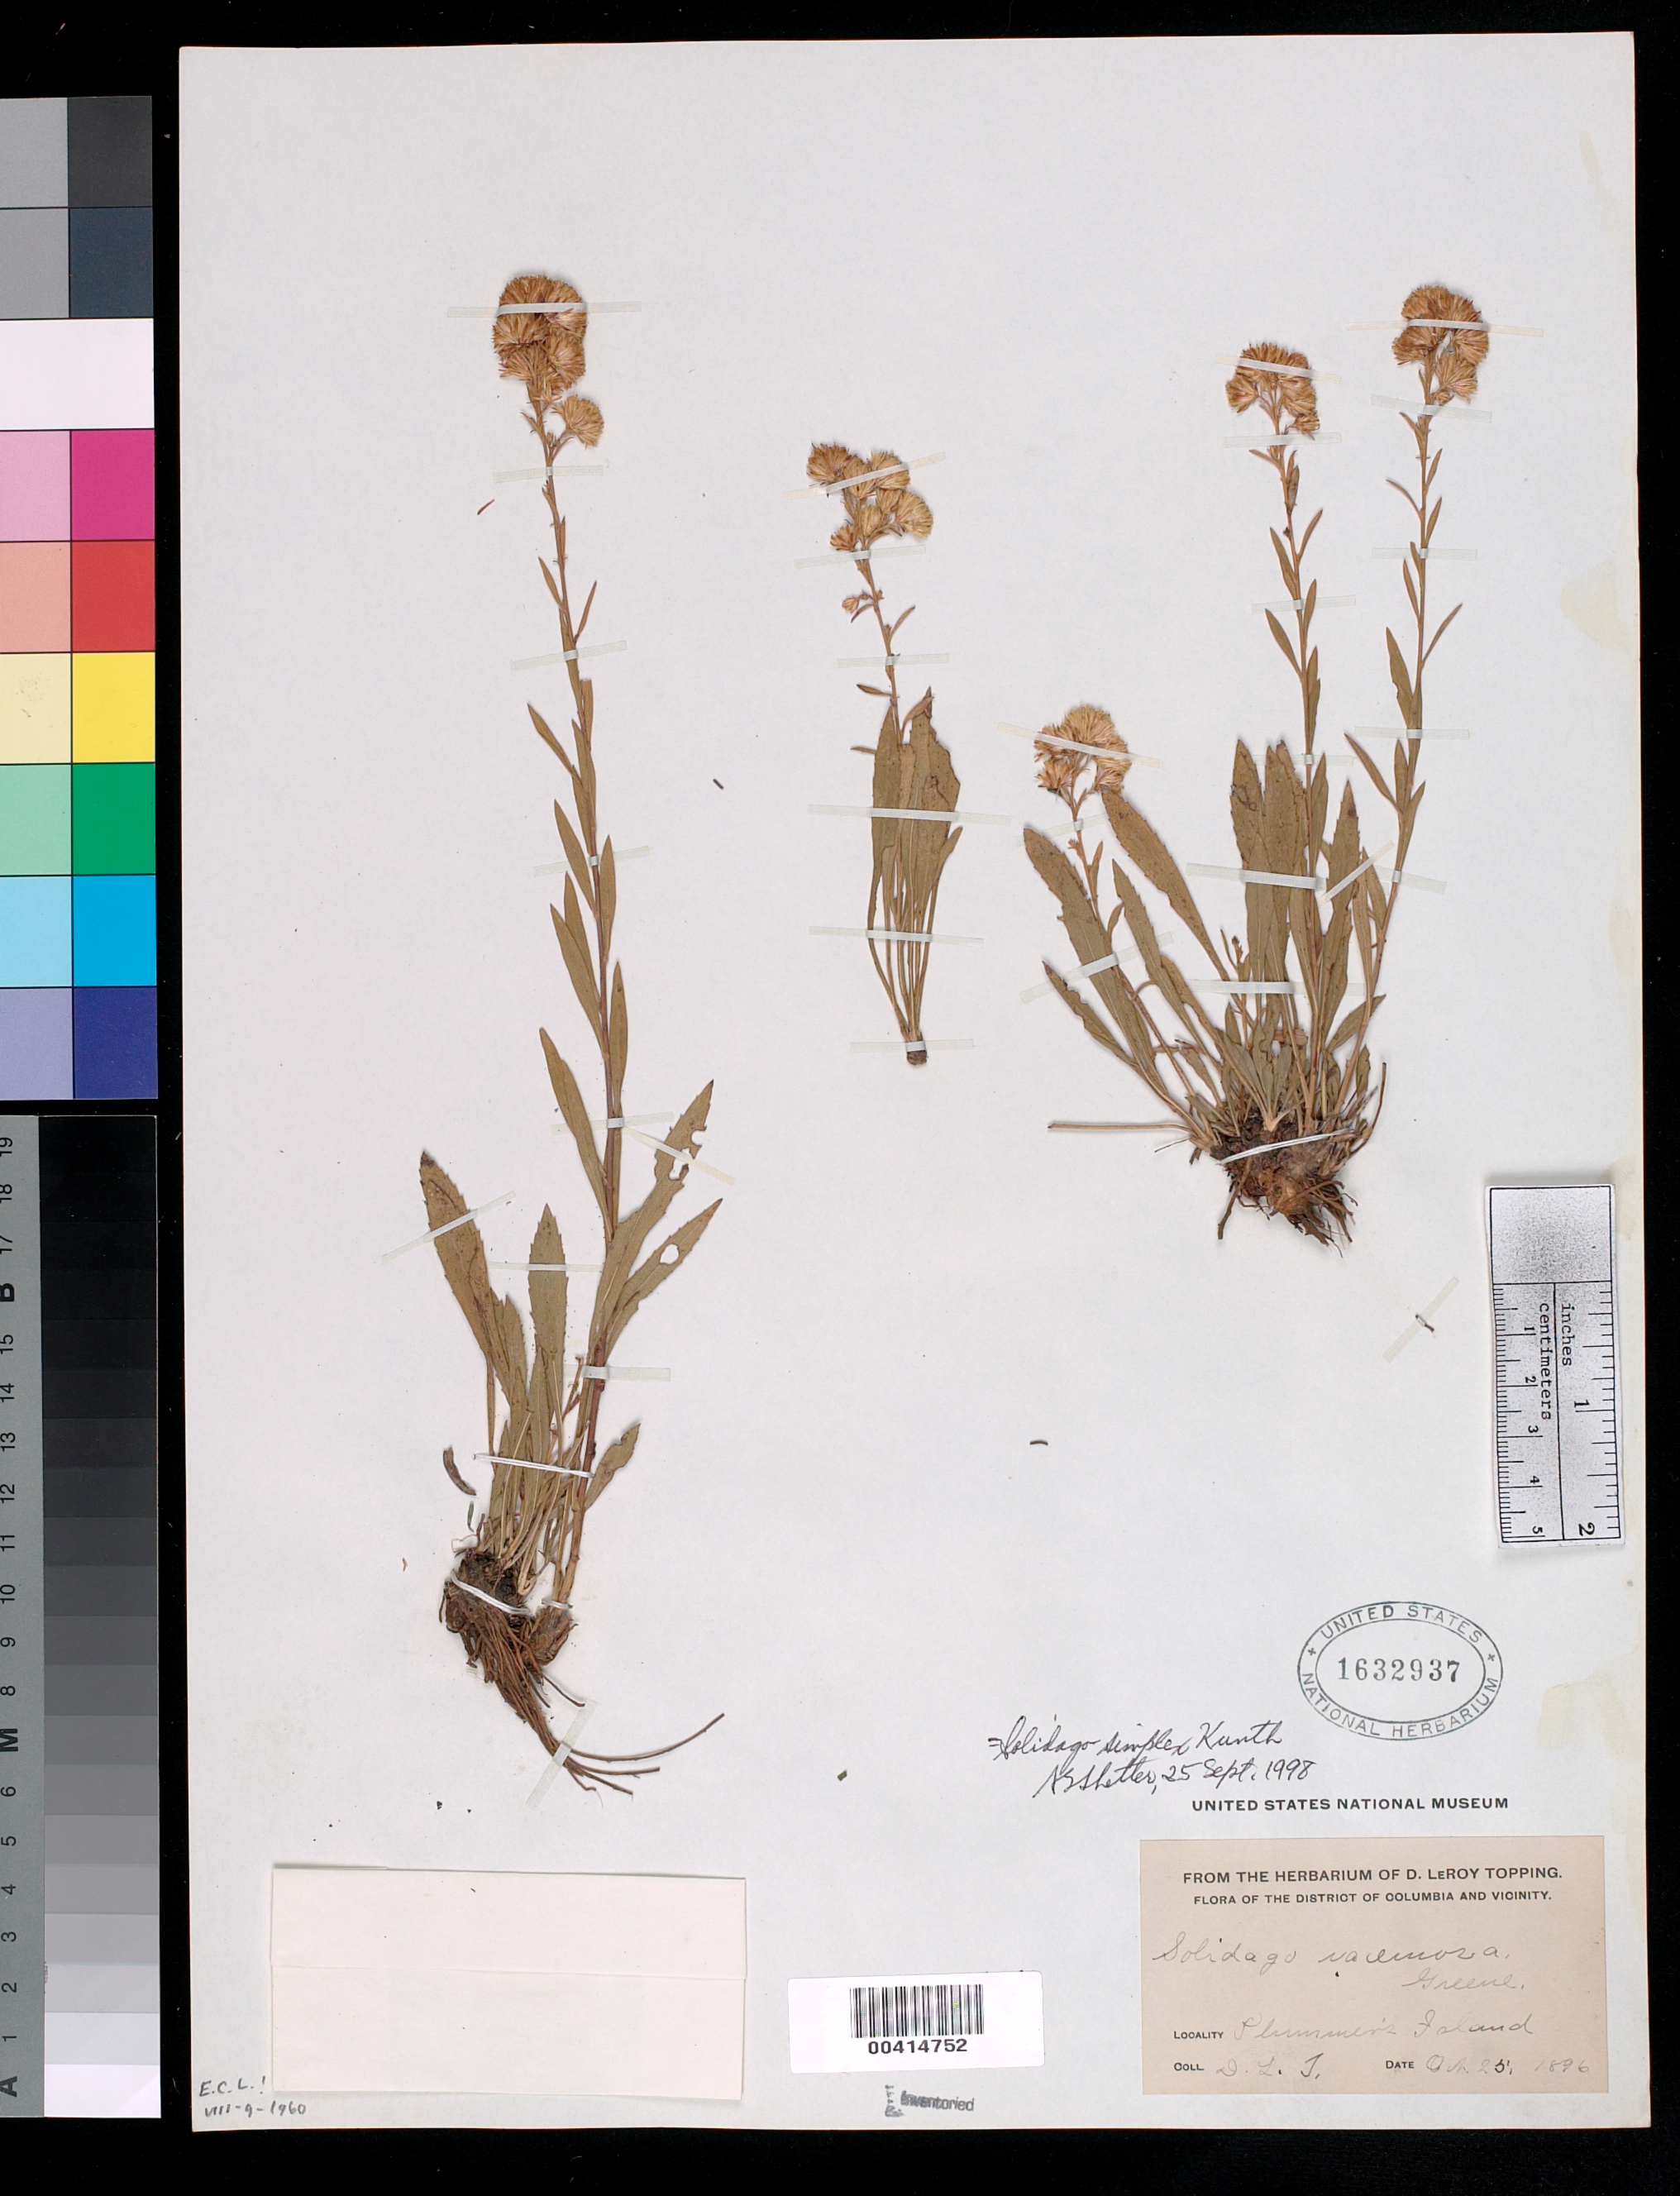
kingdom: Plantae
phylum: Tracheophyta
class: Magnoliopsida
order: Asterales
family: Asteraceae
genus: Solidago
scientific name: Solidago simplex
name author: Kunth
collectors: D. L. Topping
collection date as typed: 25 Oct 1896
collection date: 1896-10-25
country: United States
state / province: Maryland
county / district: Montgomery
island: Plummers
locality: Plummer's Island Plummers Island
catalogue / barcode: US 1632937